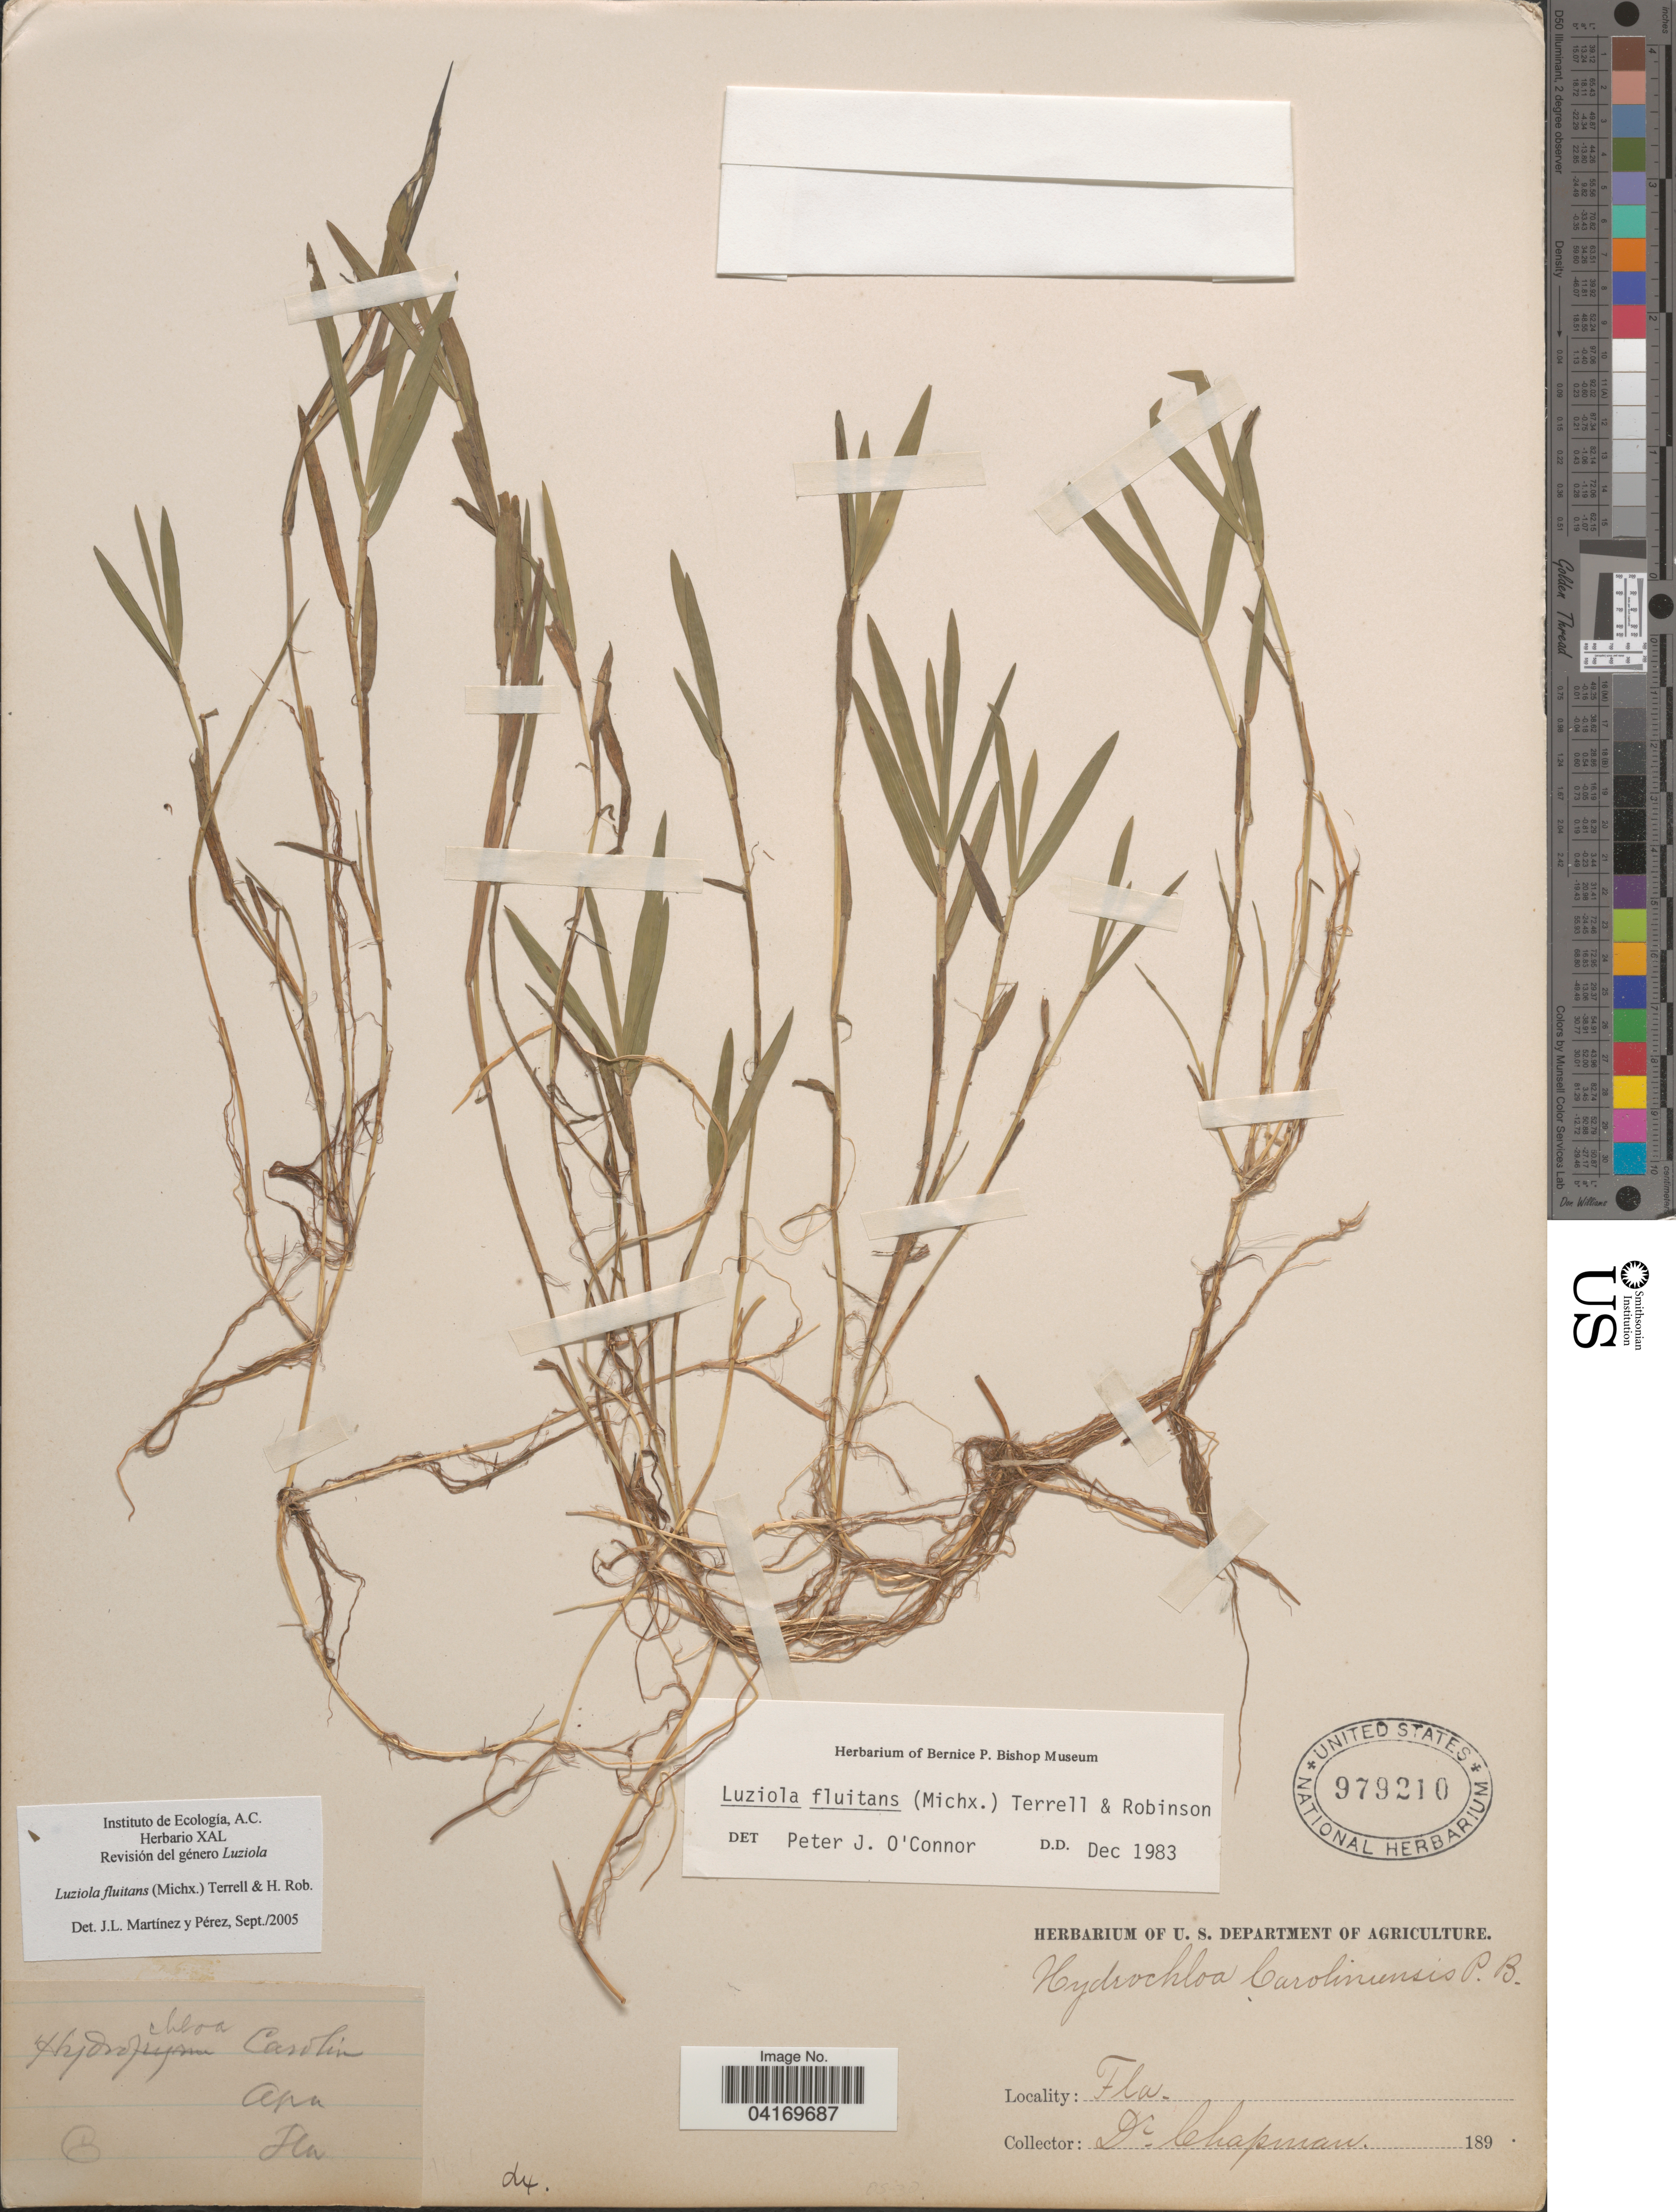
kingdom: Plantae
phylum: Tracheophyta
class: Liliopsida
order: Poales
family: Poaceae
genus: Luziola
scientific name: Luziola fluitans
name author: (Michx.) Terrell & H. Rob.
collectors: Chapman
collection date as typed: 189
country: United States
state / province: Florida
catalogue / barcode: US 979210